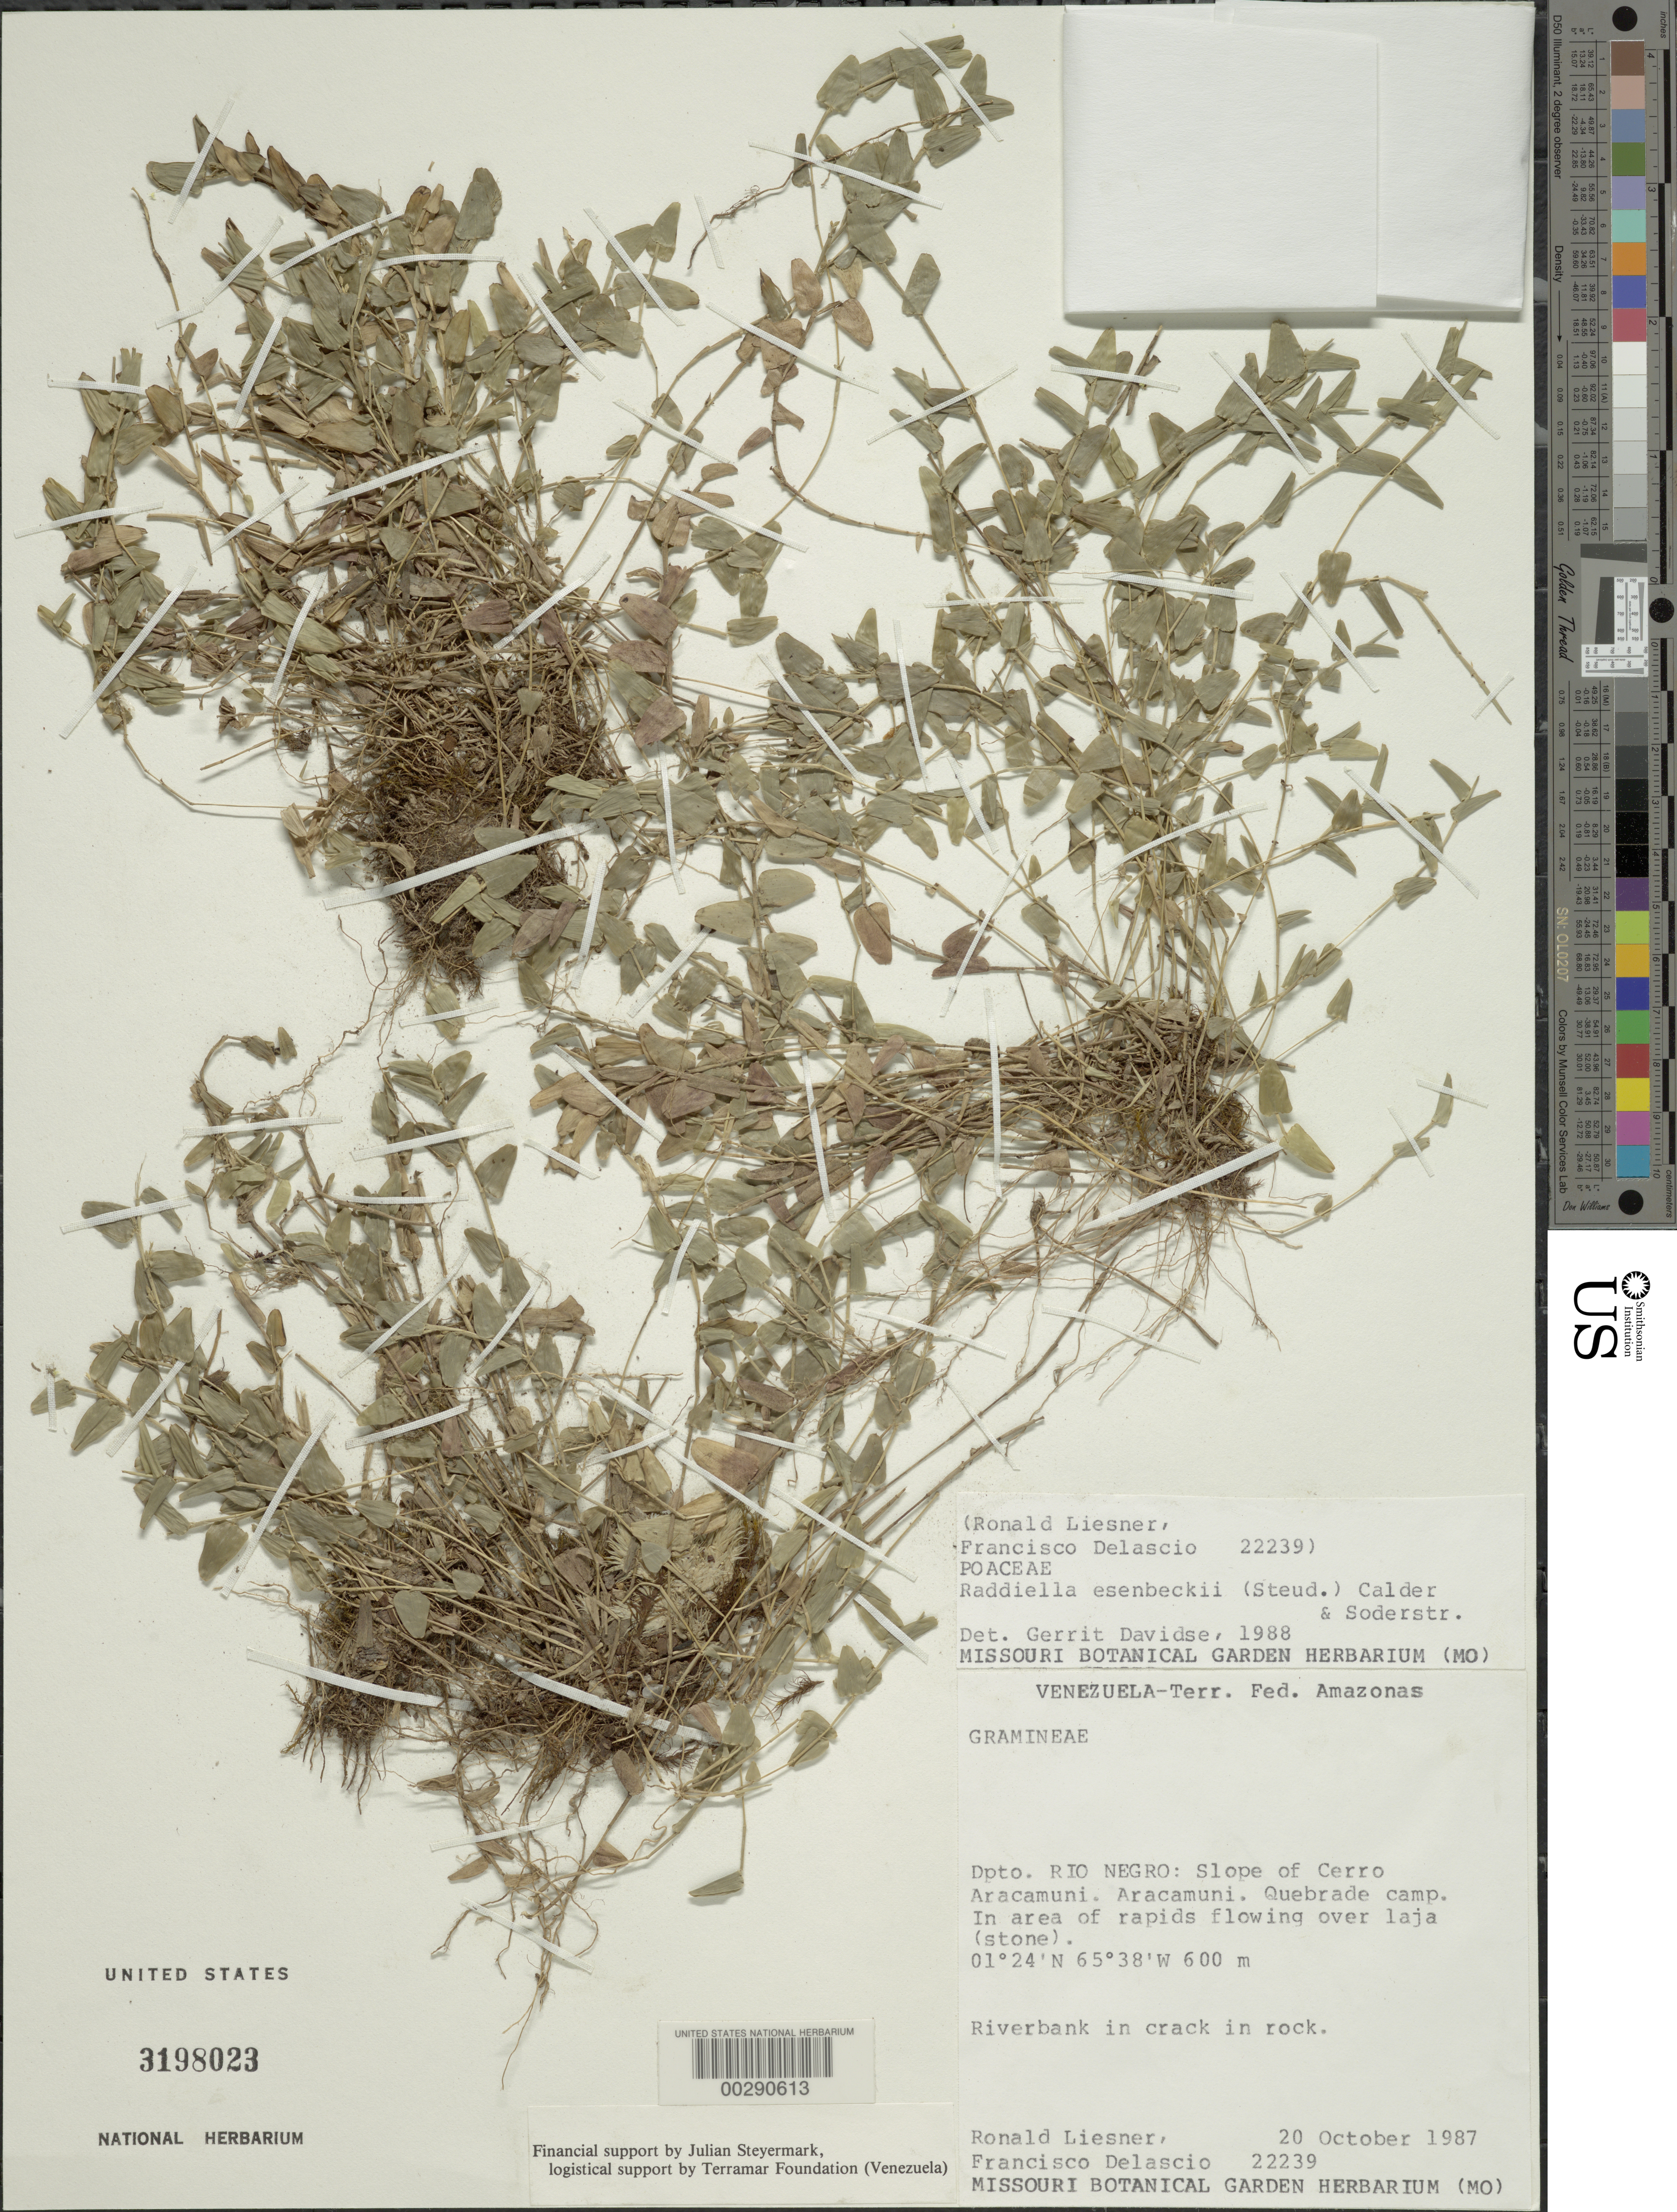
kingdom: Plantae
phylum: Tracheophyta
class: Liliopsida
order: Poales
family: Poaceae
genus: Raddiella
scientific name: Raddiella esenbeckii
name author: (Steud.) C. E. Calderón & Soderstr.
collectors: R. L. Liesner & F. Delascio C.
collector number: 22239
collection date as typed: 20 Oct 1987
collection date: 1987-10-20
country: Venezuela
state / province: Amazonas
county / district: Rio Negro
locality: Slope of cerro aracumuni; aracamuni; quebrade camp; in area of rapids flowing over laja (stone)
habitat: Riverbank in crack of rock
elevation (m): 600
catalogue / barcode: US 3198023